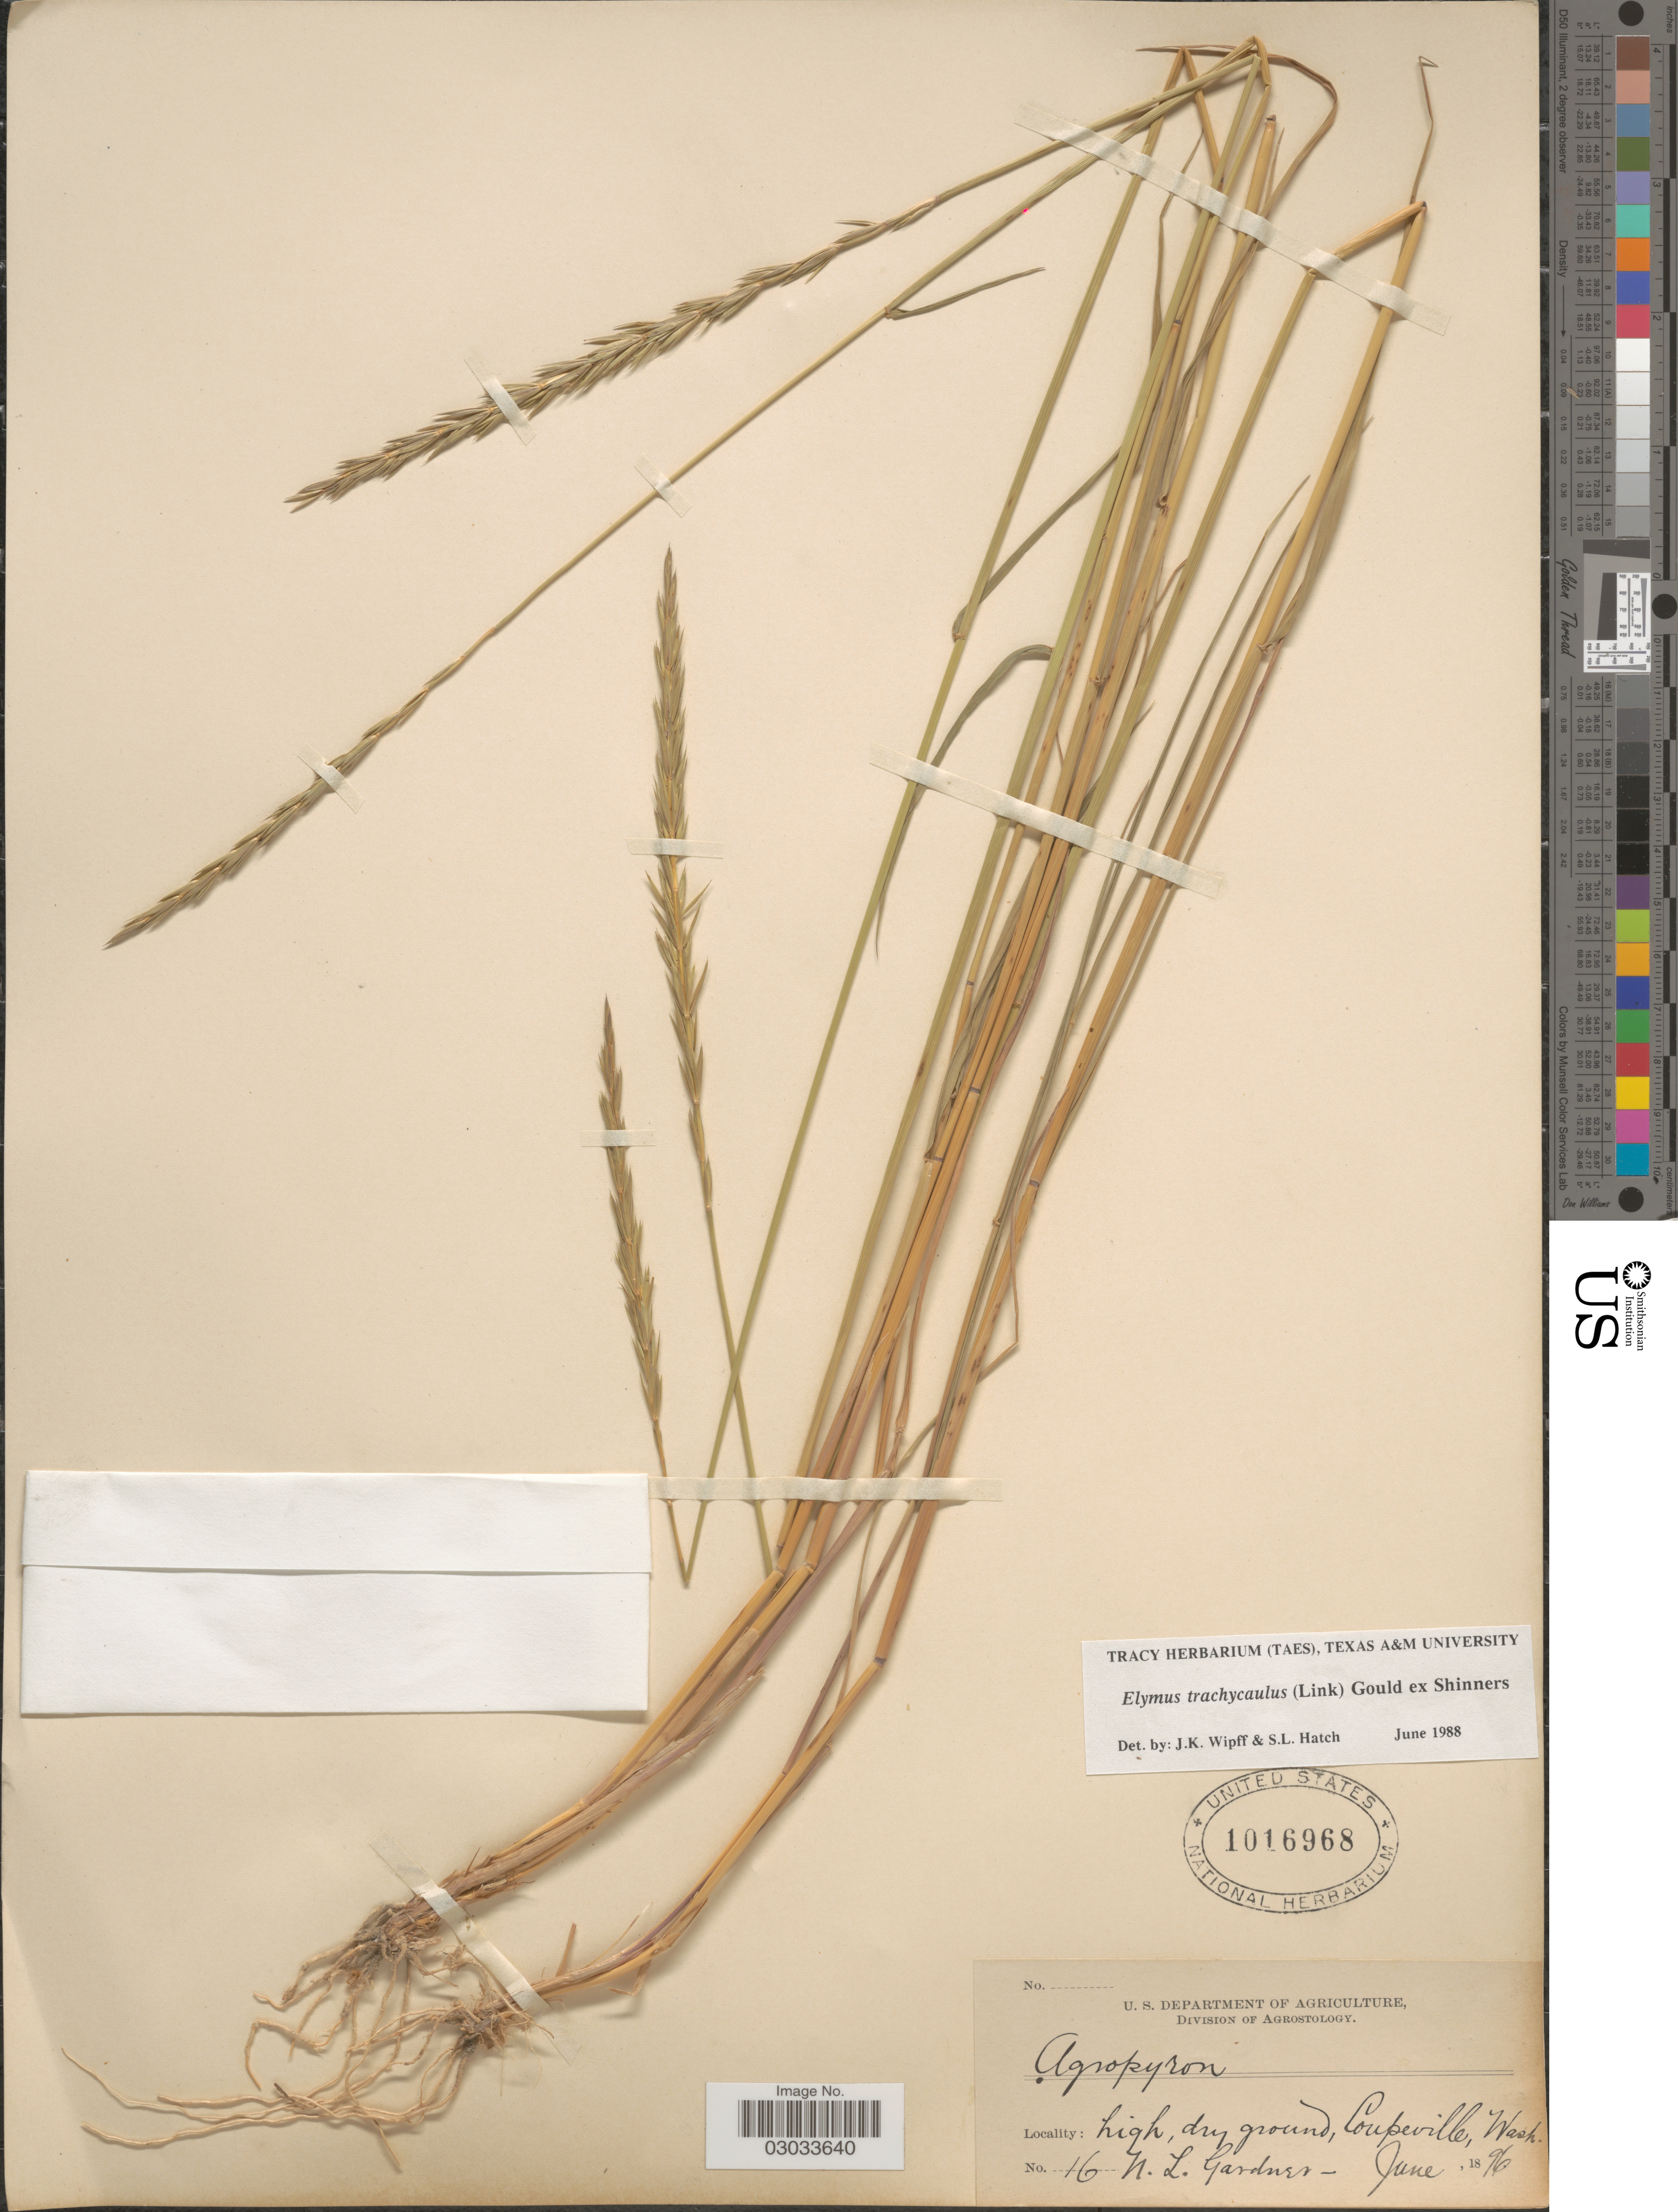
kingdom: Plantae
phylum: Tracheophyta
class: Liliopsida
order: Poales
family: Poaceae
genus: Elymus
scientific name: Elymus trachycaulus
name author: (Link) Gould ex Shinners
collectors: N. Gardner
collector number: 16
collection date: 1896-06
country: United States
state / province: Washington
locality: Coupeville.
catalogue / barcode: US 1016968